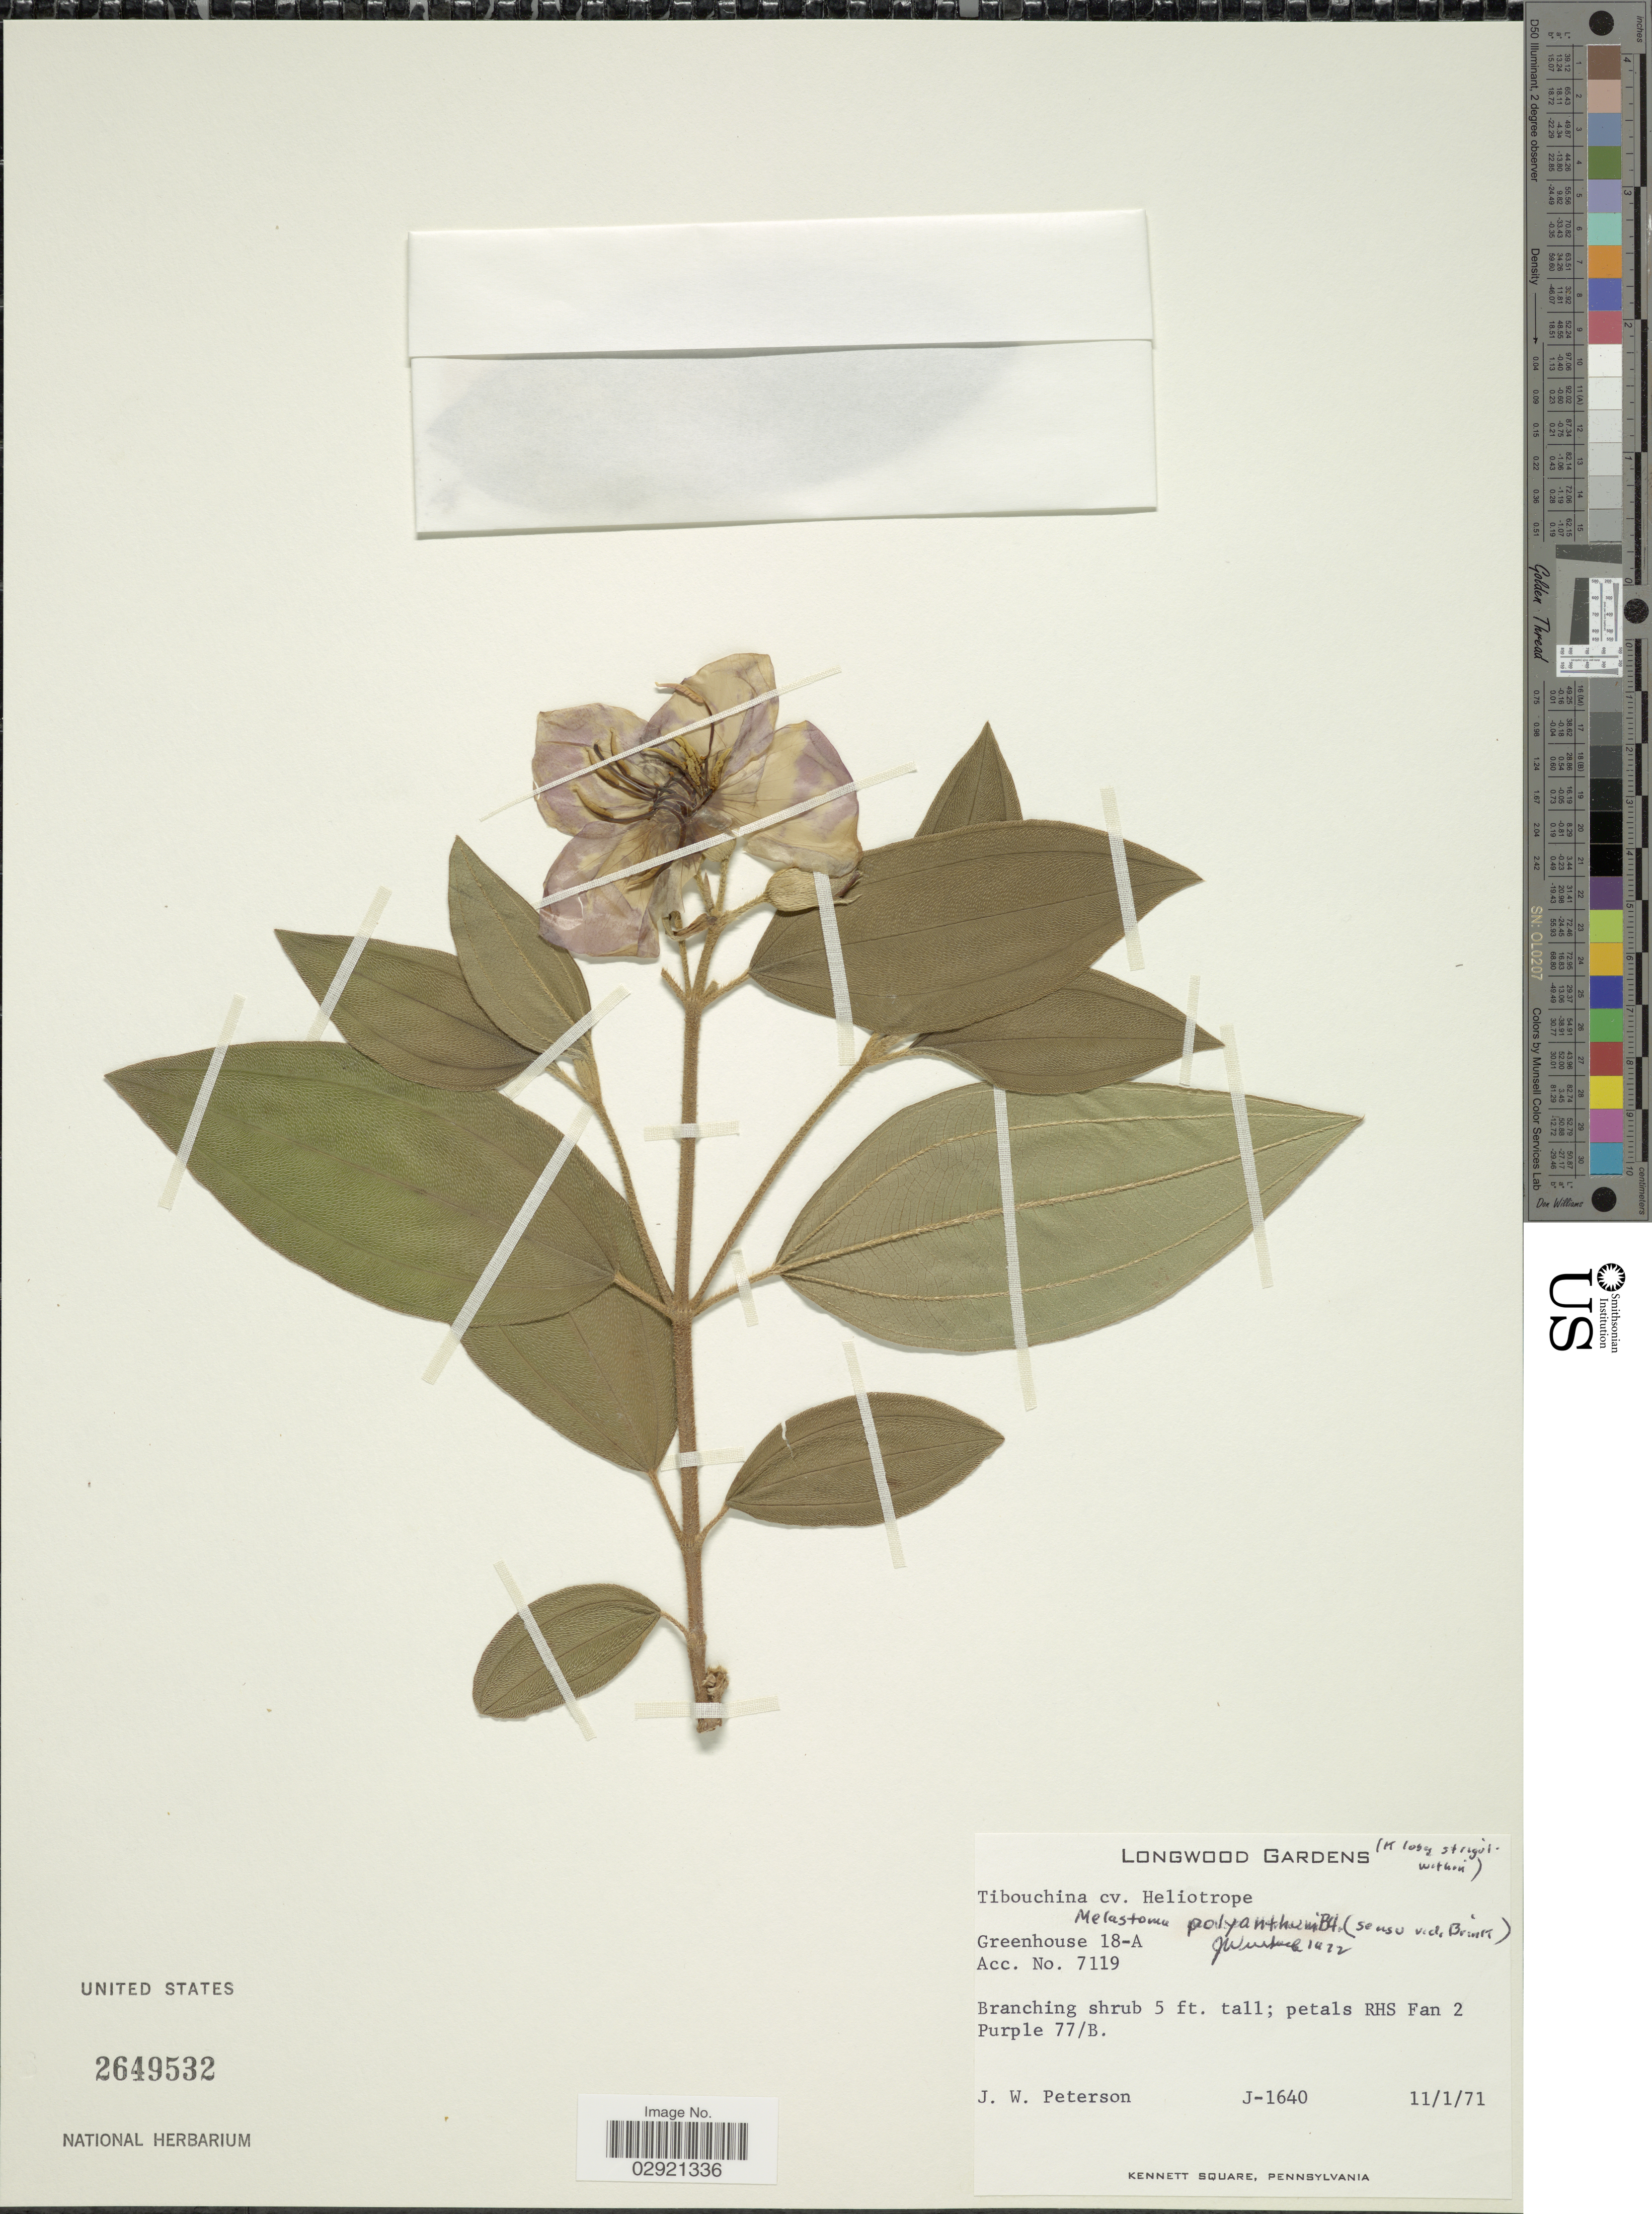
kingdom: Plantae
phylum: Tracheophyta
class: Magnoliopsida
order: Myrtales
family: Melastomataceae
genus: Melastoma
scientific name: Melastoma malabathricum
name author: L.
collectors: J.W. Peterson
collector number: J-1640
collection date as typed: Transcribed d/m/y: 11/1/71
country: United States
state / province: Pennsylvania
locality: Longwood gardens. Greenhouse 18-A. Kennett Square.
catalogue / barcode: US 2649532